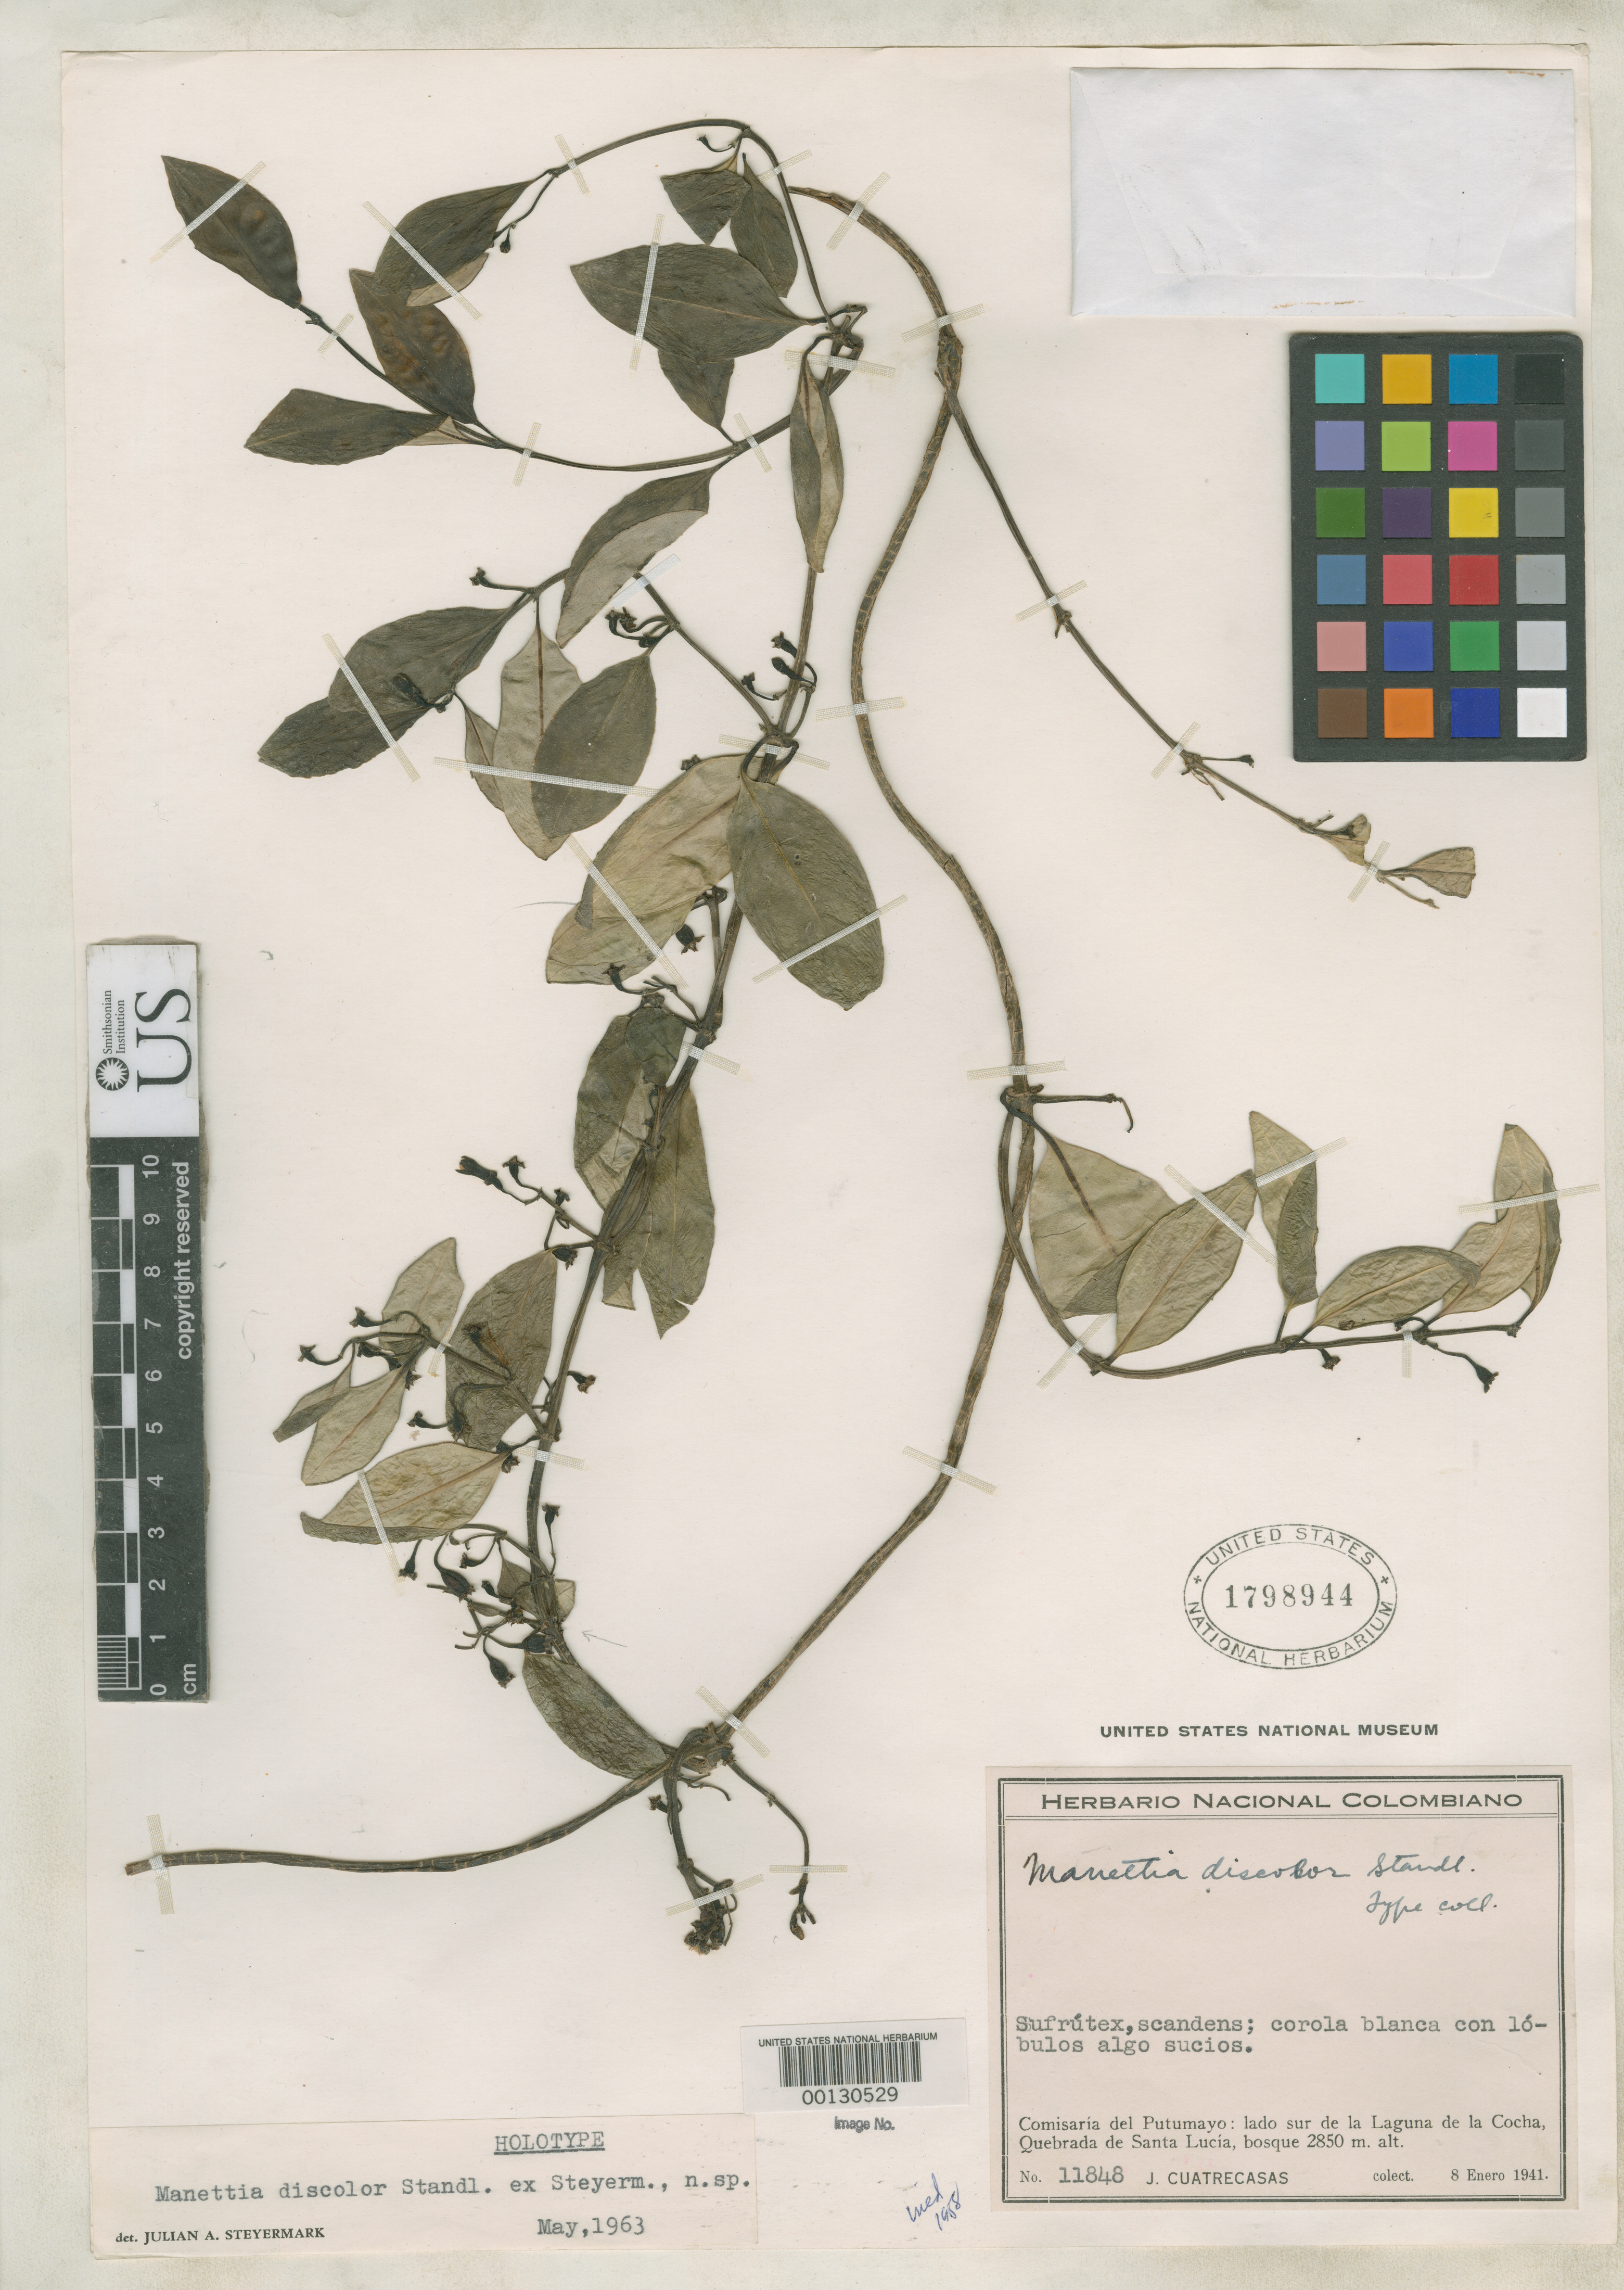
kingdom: Plantae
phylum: Tracheophyta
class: Magnoliopsida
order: Gentianales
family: Rubiaceae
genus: Manettia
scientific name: Manettia discolor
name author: Standl. ex Steyerm.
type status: Holotype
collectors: J. Cuatrecasas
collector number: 11848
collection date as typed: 08 Jan 1941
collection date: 1941-01-08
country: Colombia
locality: Putumayo, Laguna de La Cocha.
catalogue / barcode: US 1798944